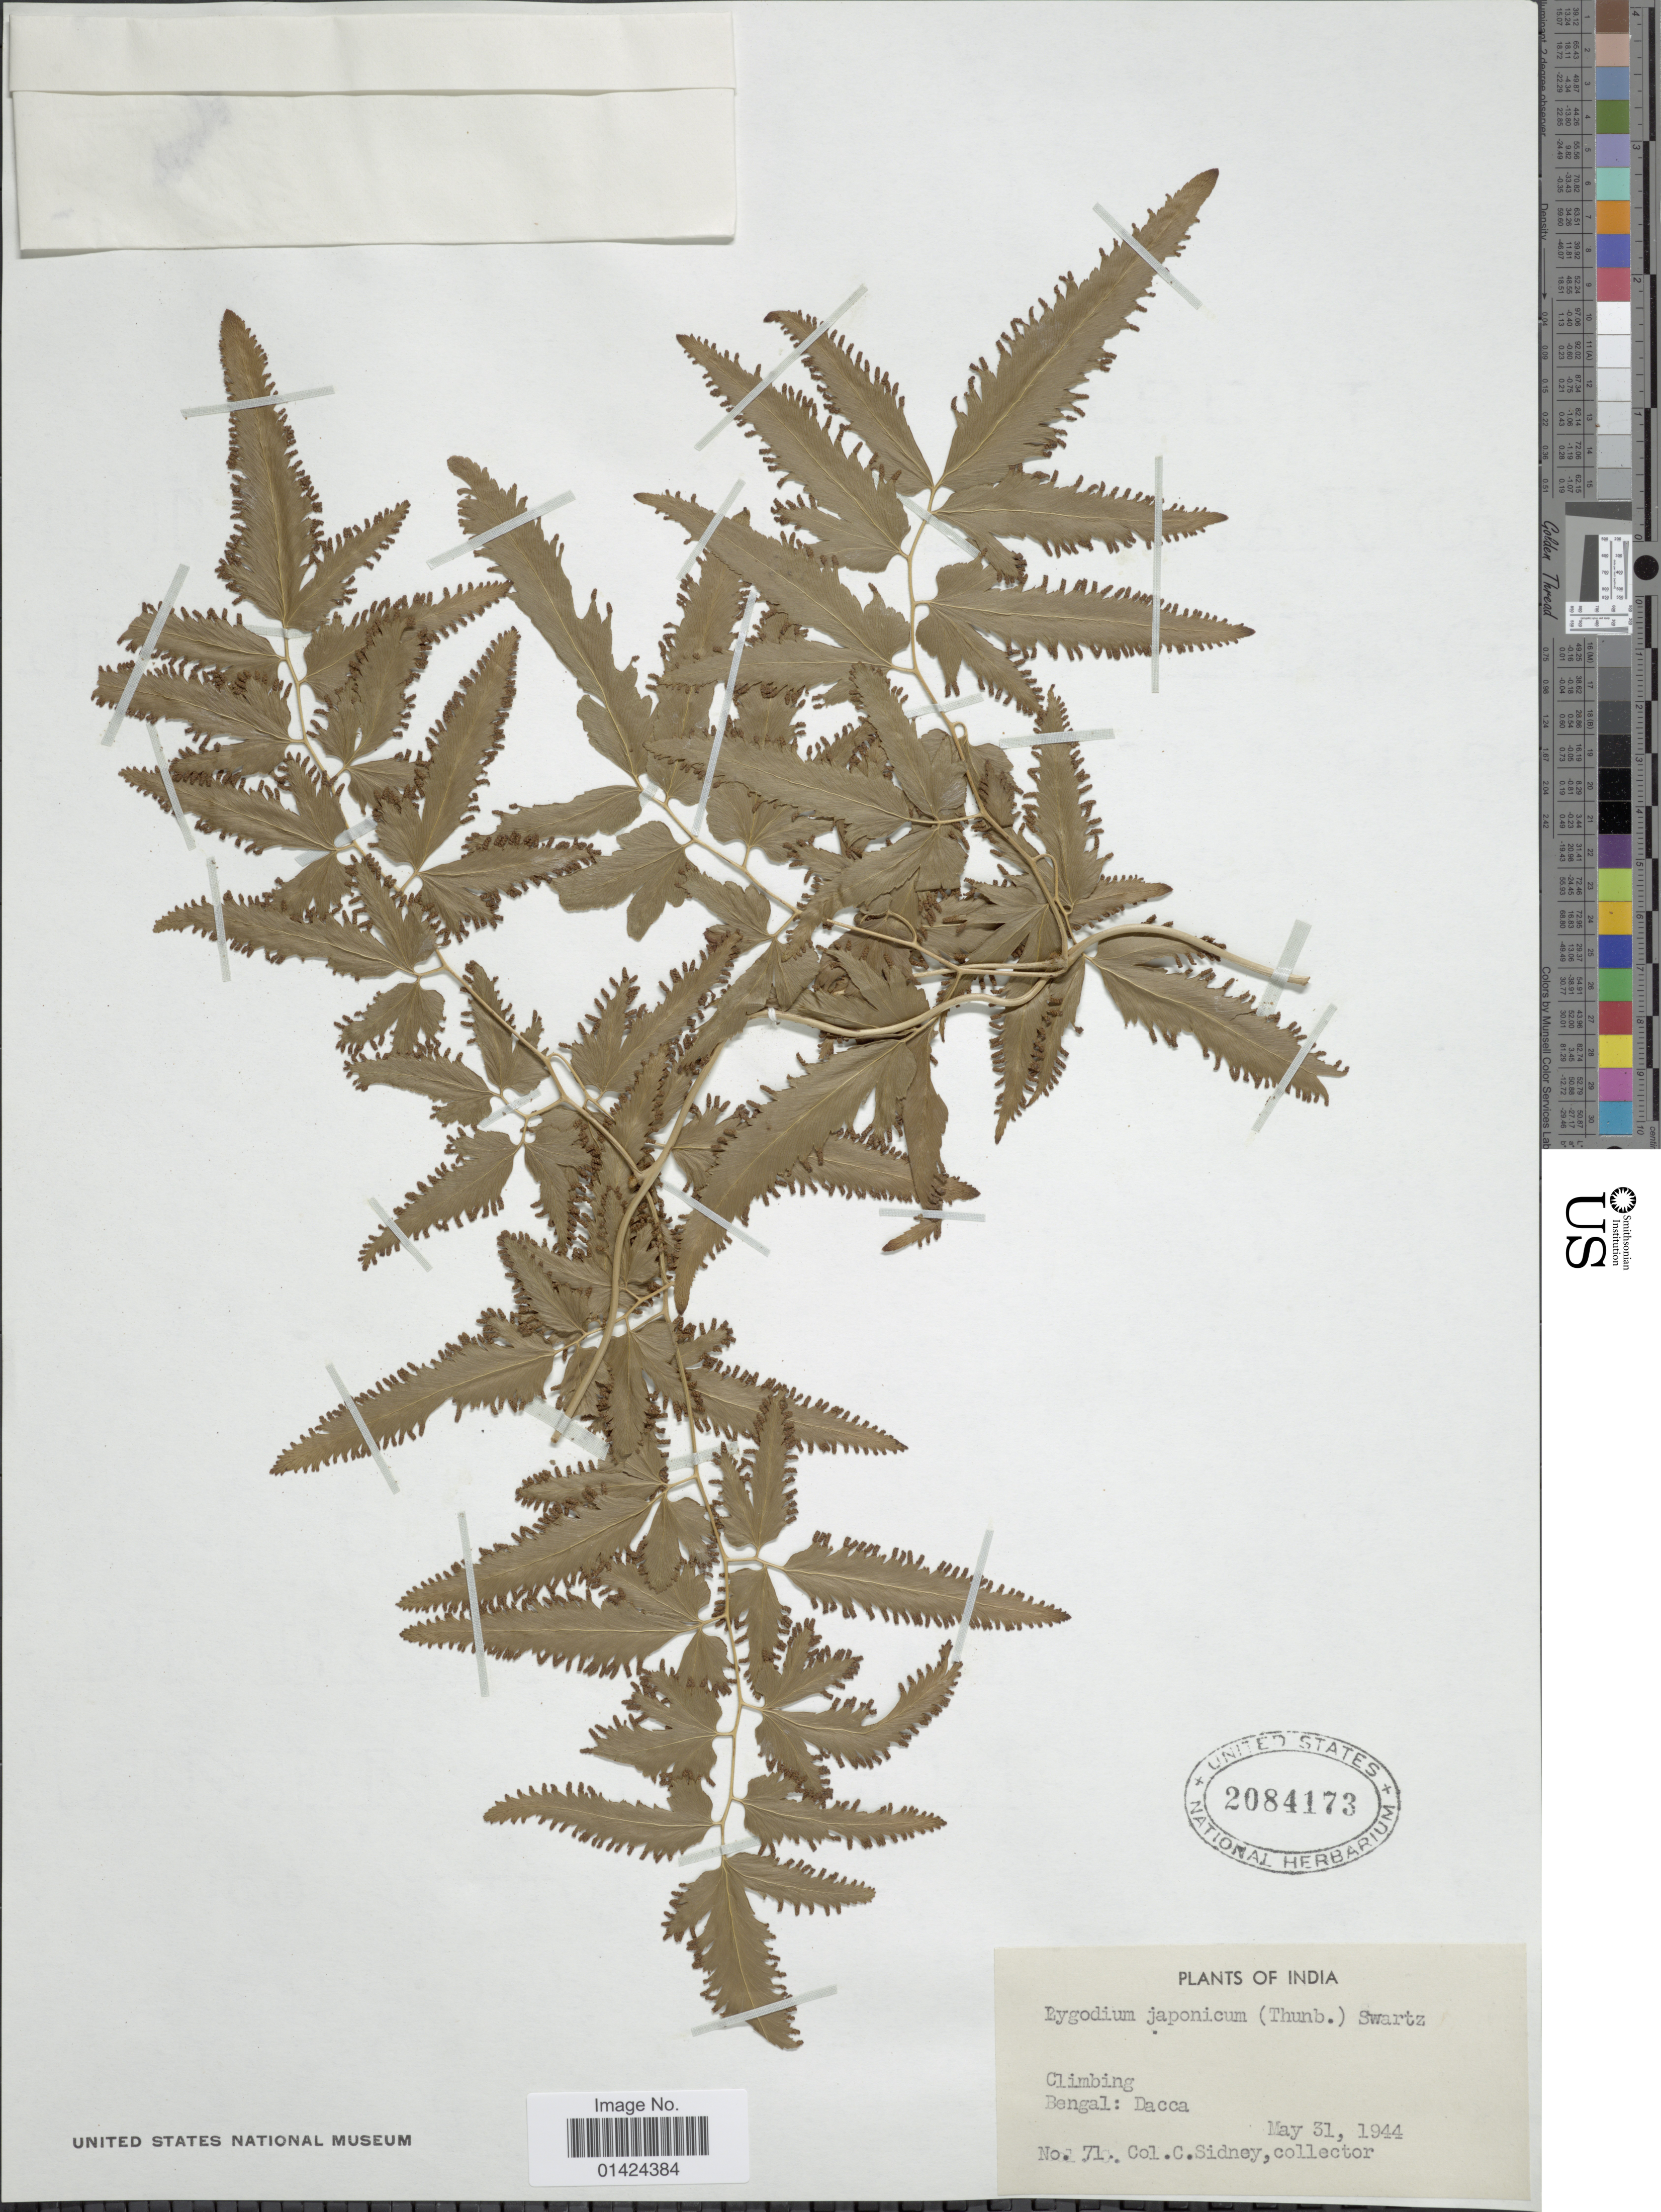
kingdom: Plantae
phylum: Tracheophyta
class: Polypodiopsida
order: Schizaeales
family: Lygodiaceae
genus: Lygodium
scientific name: Lygodium japonicum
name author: (Thunb.) Sw.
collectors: C. Sidney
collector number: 71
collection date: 1944-05-31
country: India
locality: Bengal: Dacca.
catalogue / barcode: US 2084173